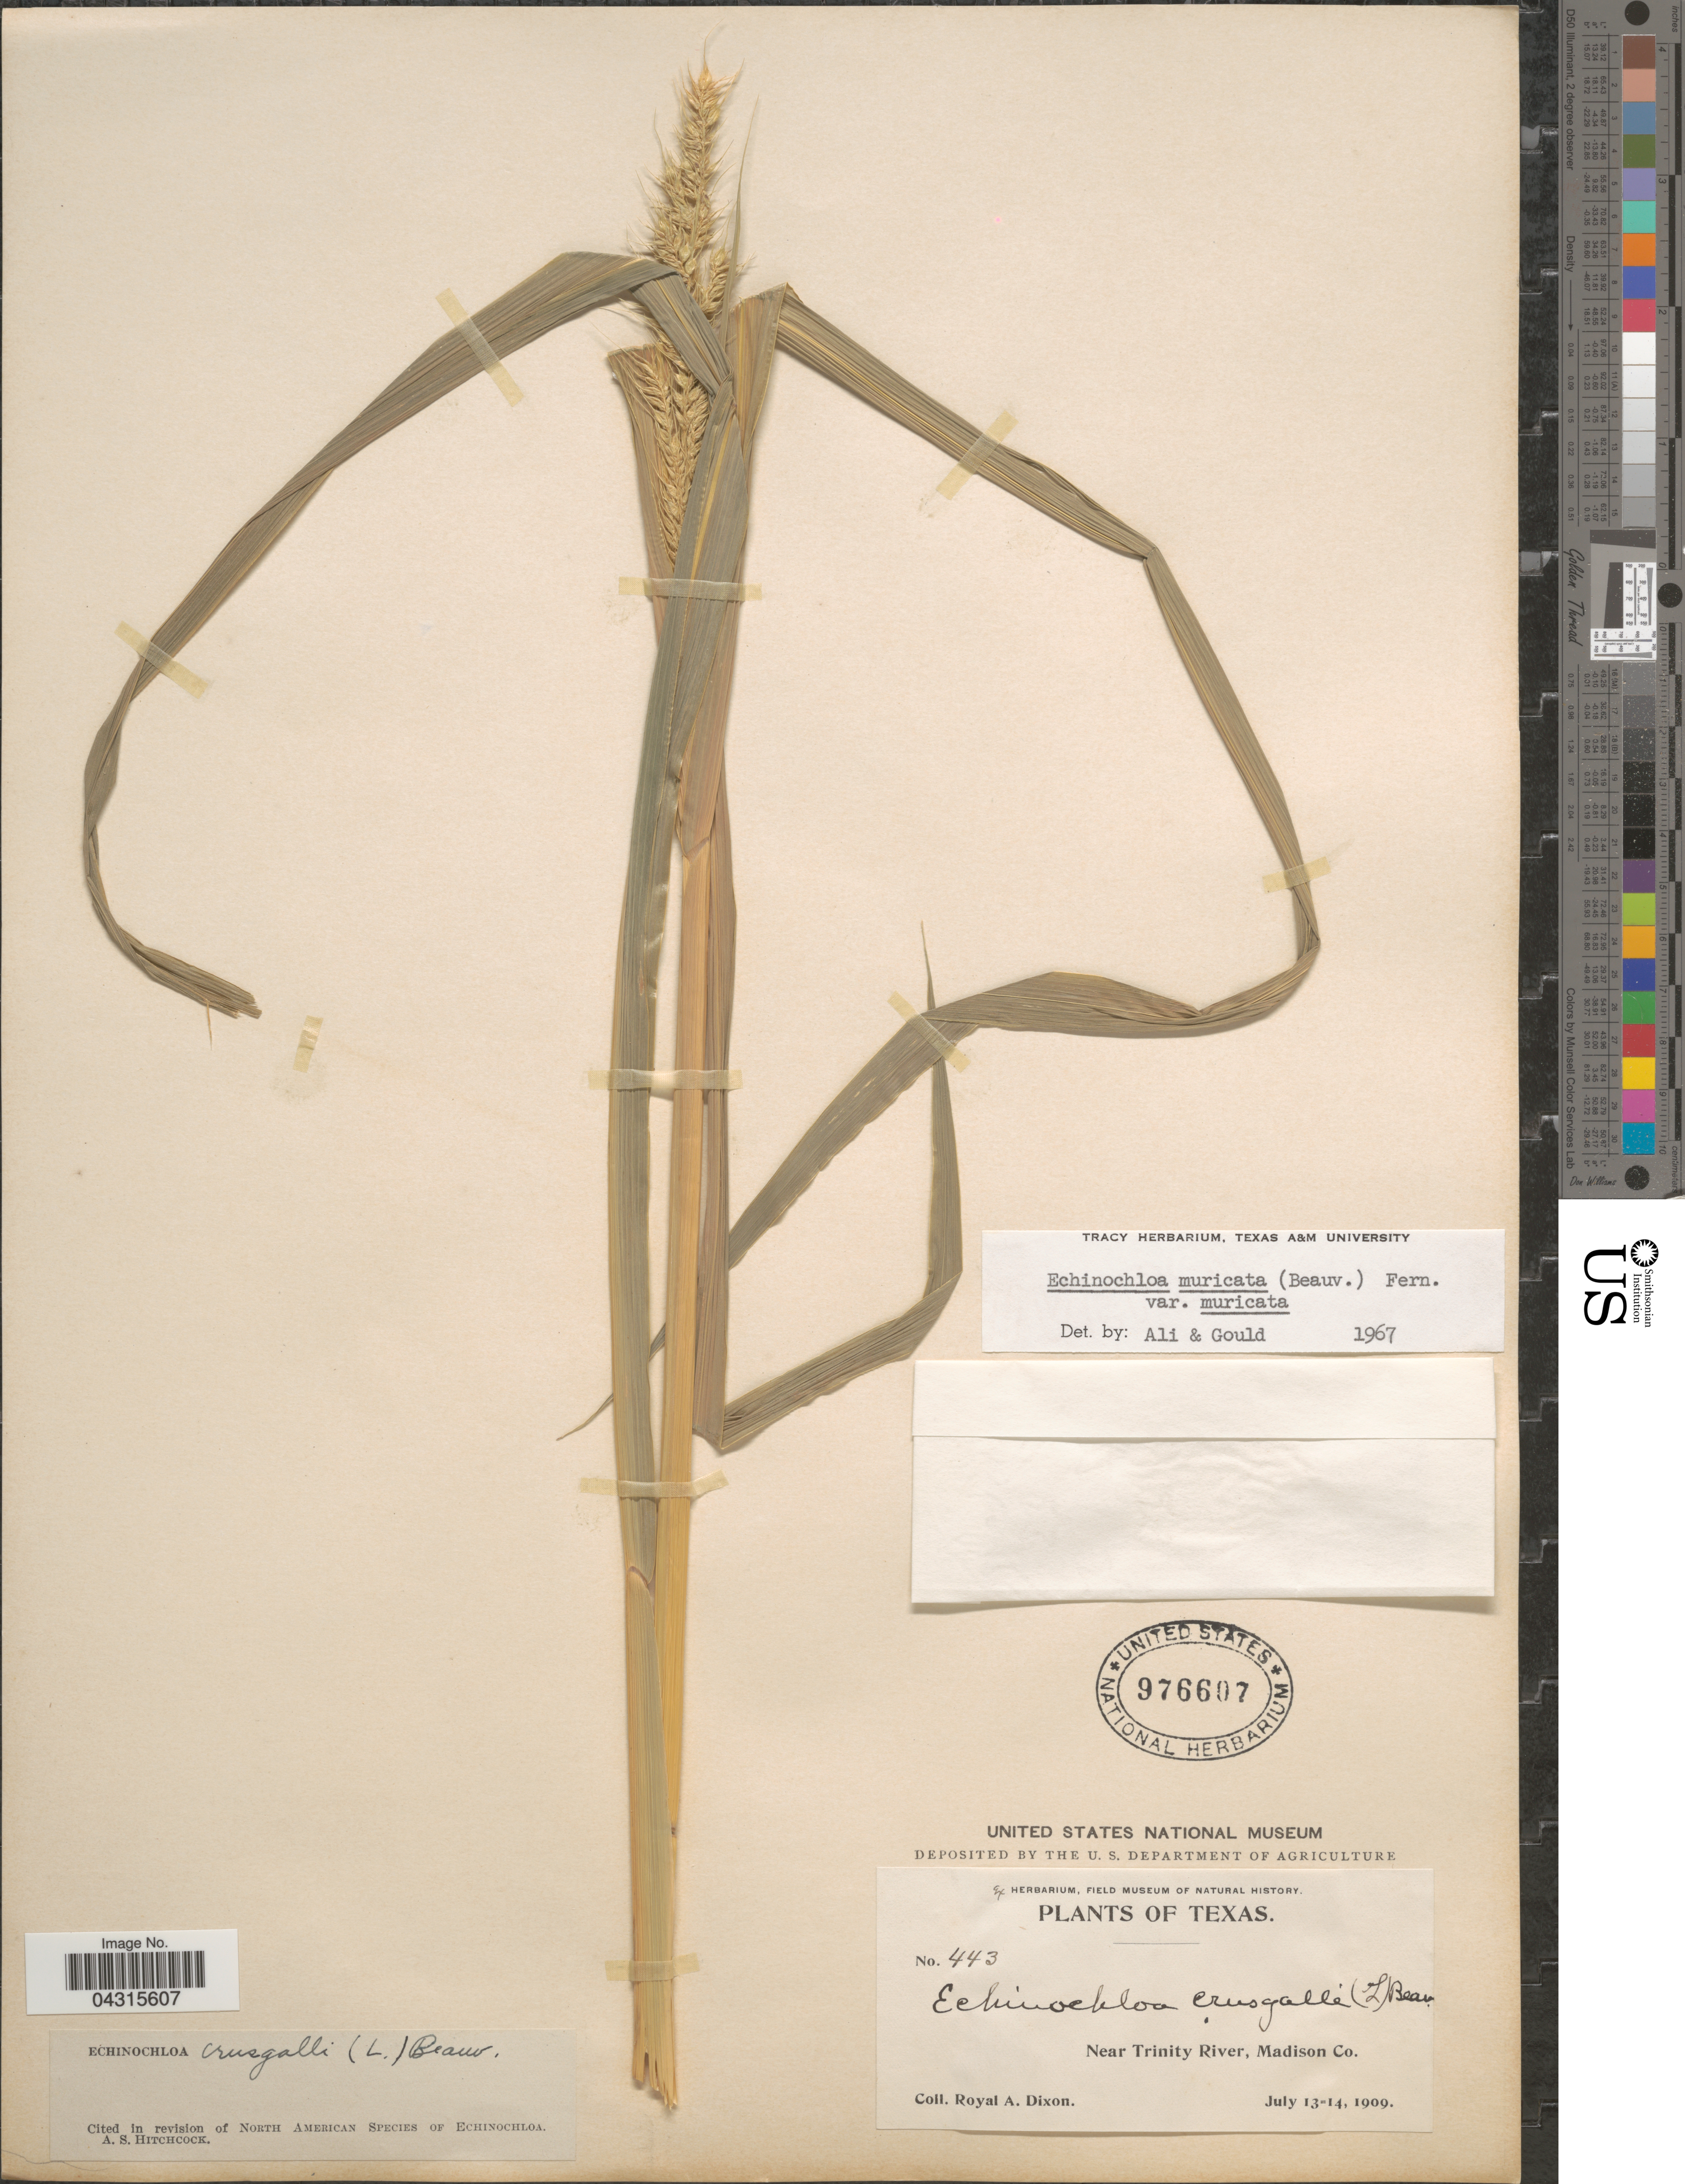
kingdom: Plantae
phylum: Tracheophyta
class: Liliopsida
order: Poales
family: Poaceae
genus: Echinochloa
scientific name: Echinochloa muricata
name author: (P. Beauv.) Fernald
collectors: R. A. Dixon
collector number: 443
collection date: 1909-07-13/1909-07-14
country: United States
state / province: Texas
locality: Near Trinity River, Madison Co.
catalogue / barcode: US 976607